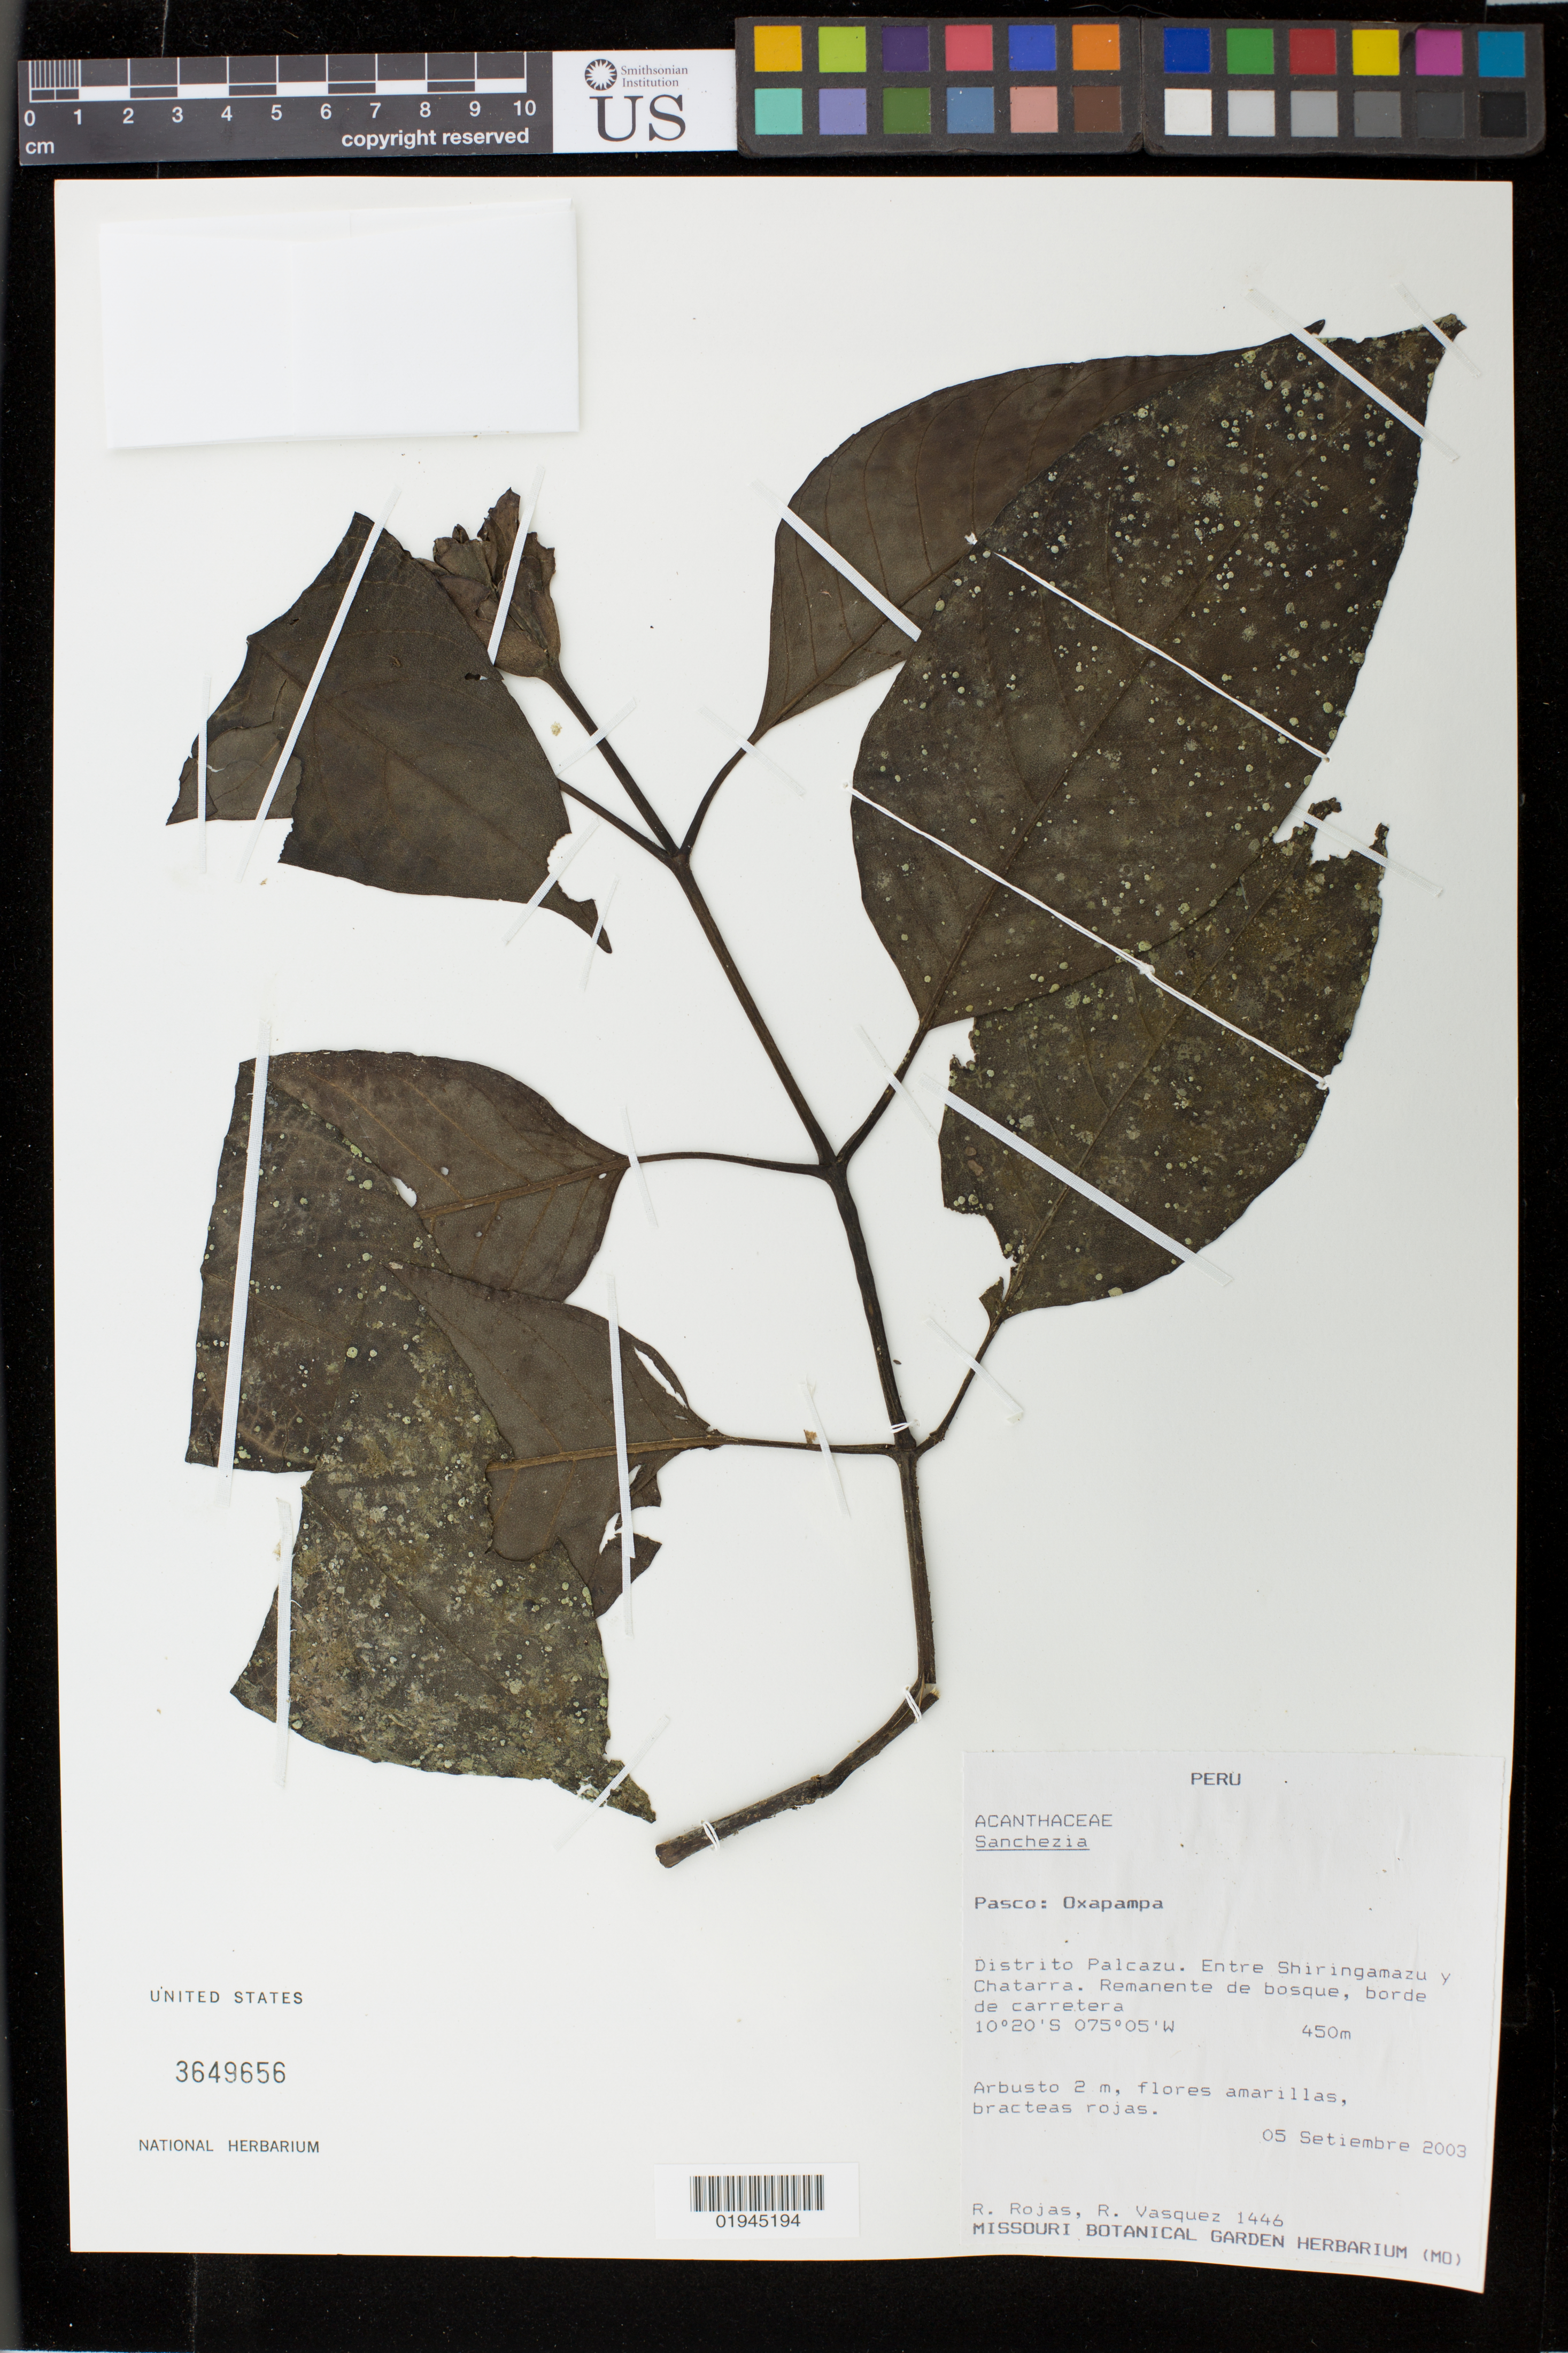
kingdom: Plantae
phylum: Tracheophyta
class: Magnoliopsida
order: Lamiales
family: Acanthaceae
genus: Sanchezia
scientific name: Sanchezia ovata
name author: Ruiz & Pav.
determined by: Azevedo, Igor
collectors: R. Rojas & R. Vásquez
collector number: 1446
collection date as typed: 05 Sep 2003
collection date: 2003-09-05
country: Peru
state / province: Pasco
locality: Pasco: Oxapampa. Distrito Palcazu, entre Shiringamazu y Chatarra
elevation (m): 450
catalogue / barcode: US 3649656